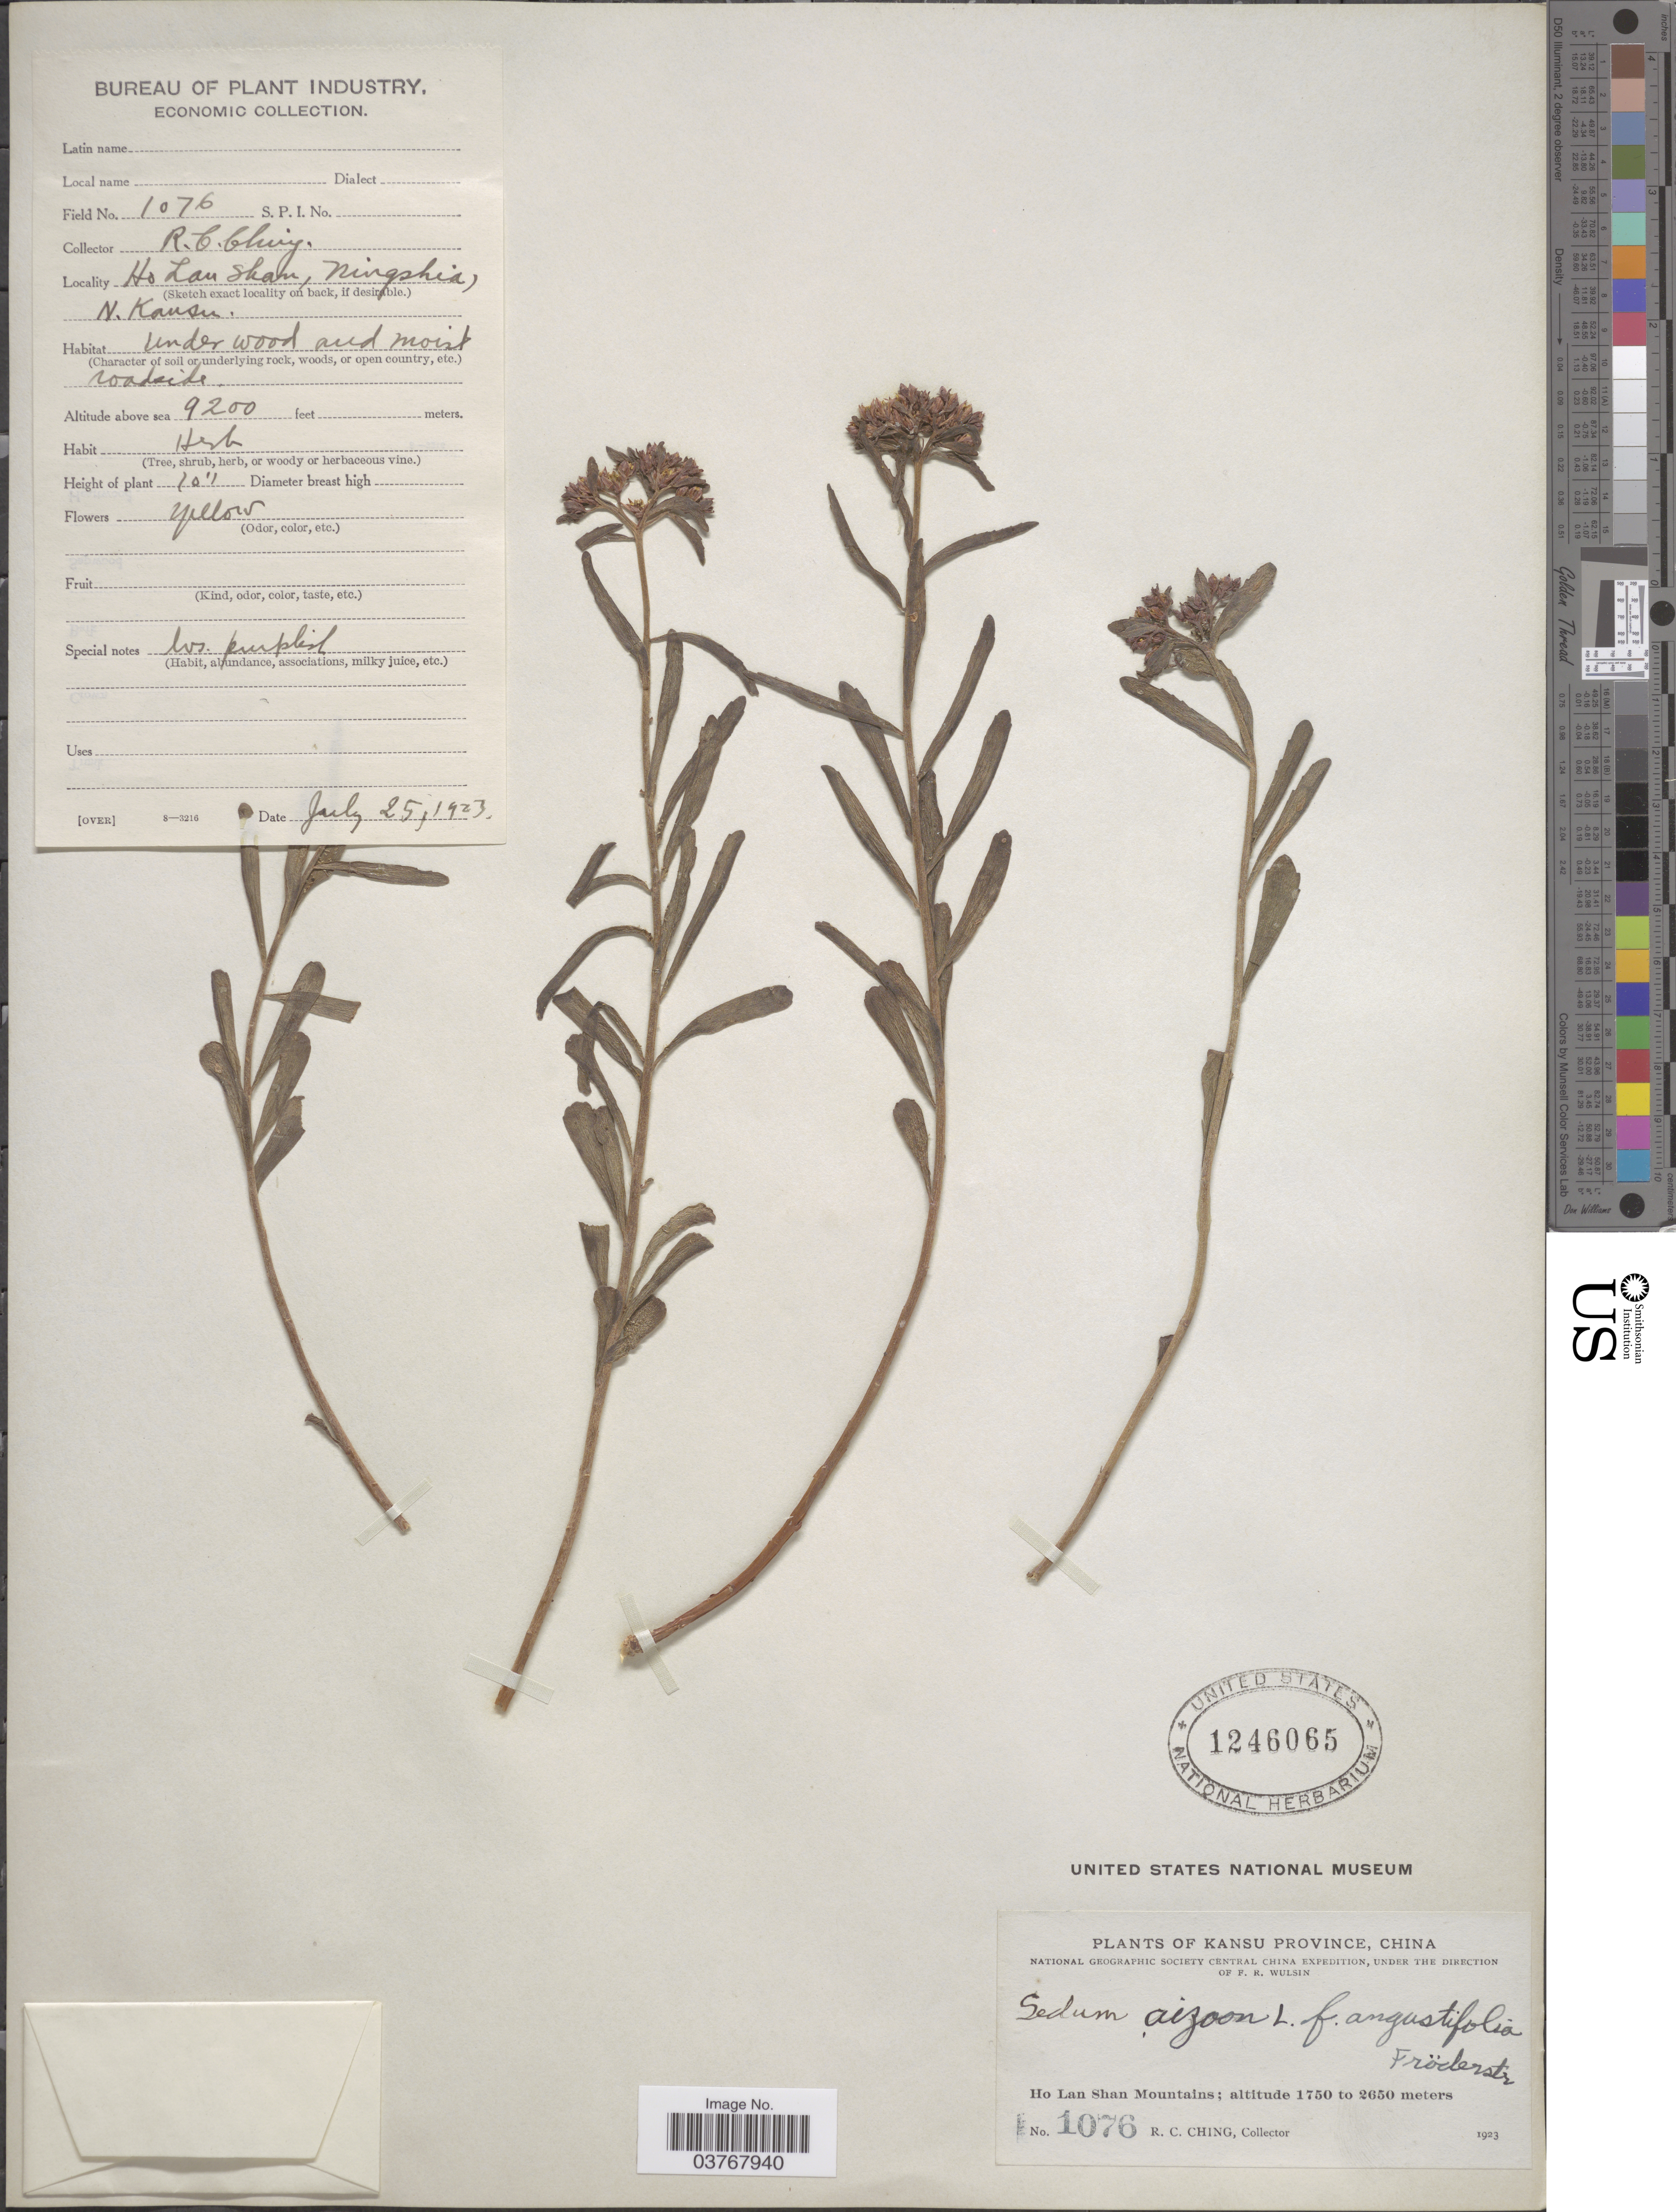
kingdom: Plantae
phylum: Tracheophyta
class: Magnoliopsida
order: Saxifragales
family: Crassulaceae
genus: Phedimus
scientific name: Phedimus aizoon var. yamatutae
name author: (N. Kitagawa) H. Ohba et al.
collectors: R. C. Ching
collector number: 1076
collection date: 1923-07-25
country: China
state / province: Gansu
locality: Ho Lan Shan, Ningshia, N. Kansu. Kansu Province. Ho Lan Shan Mountains.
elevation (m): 2804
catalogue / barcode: US 1246065